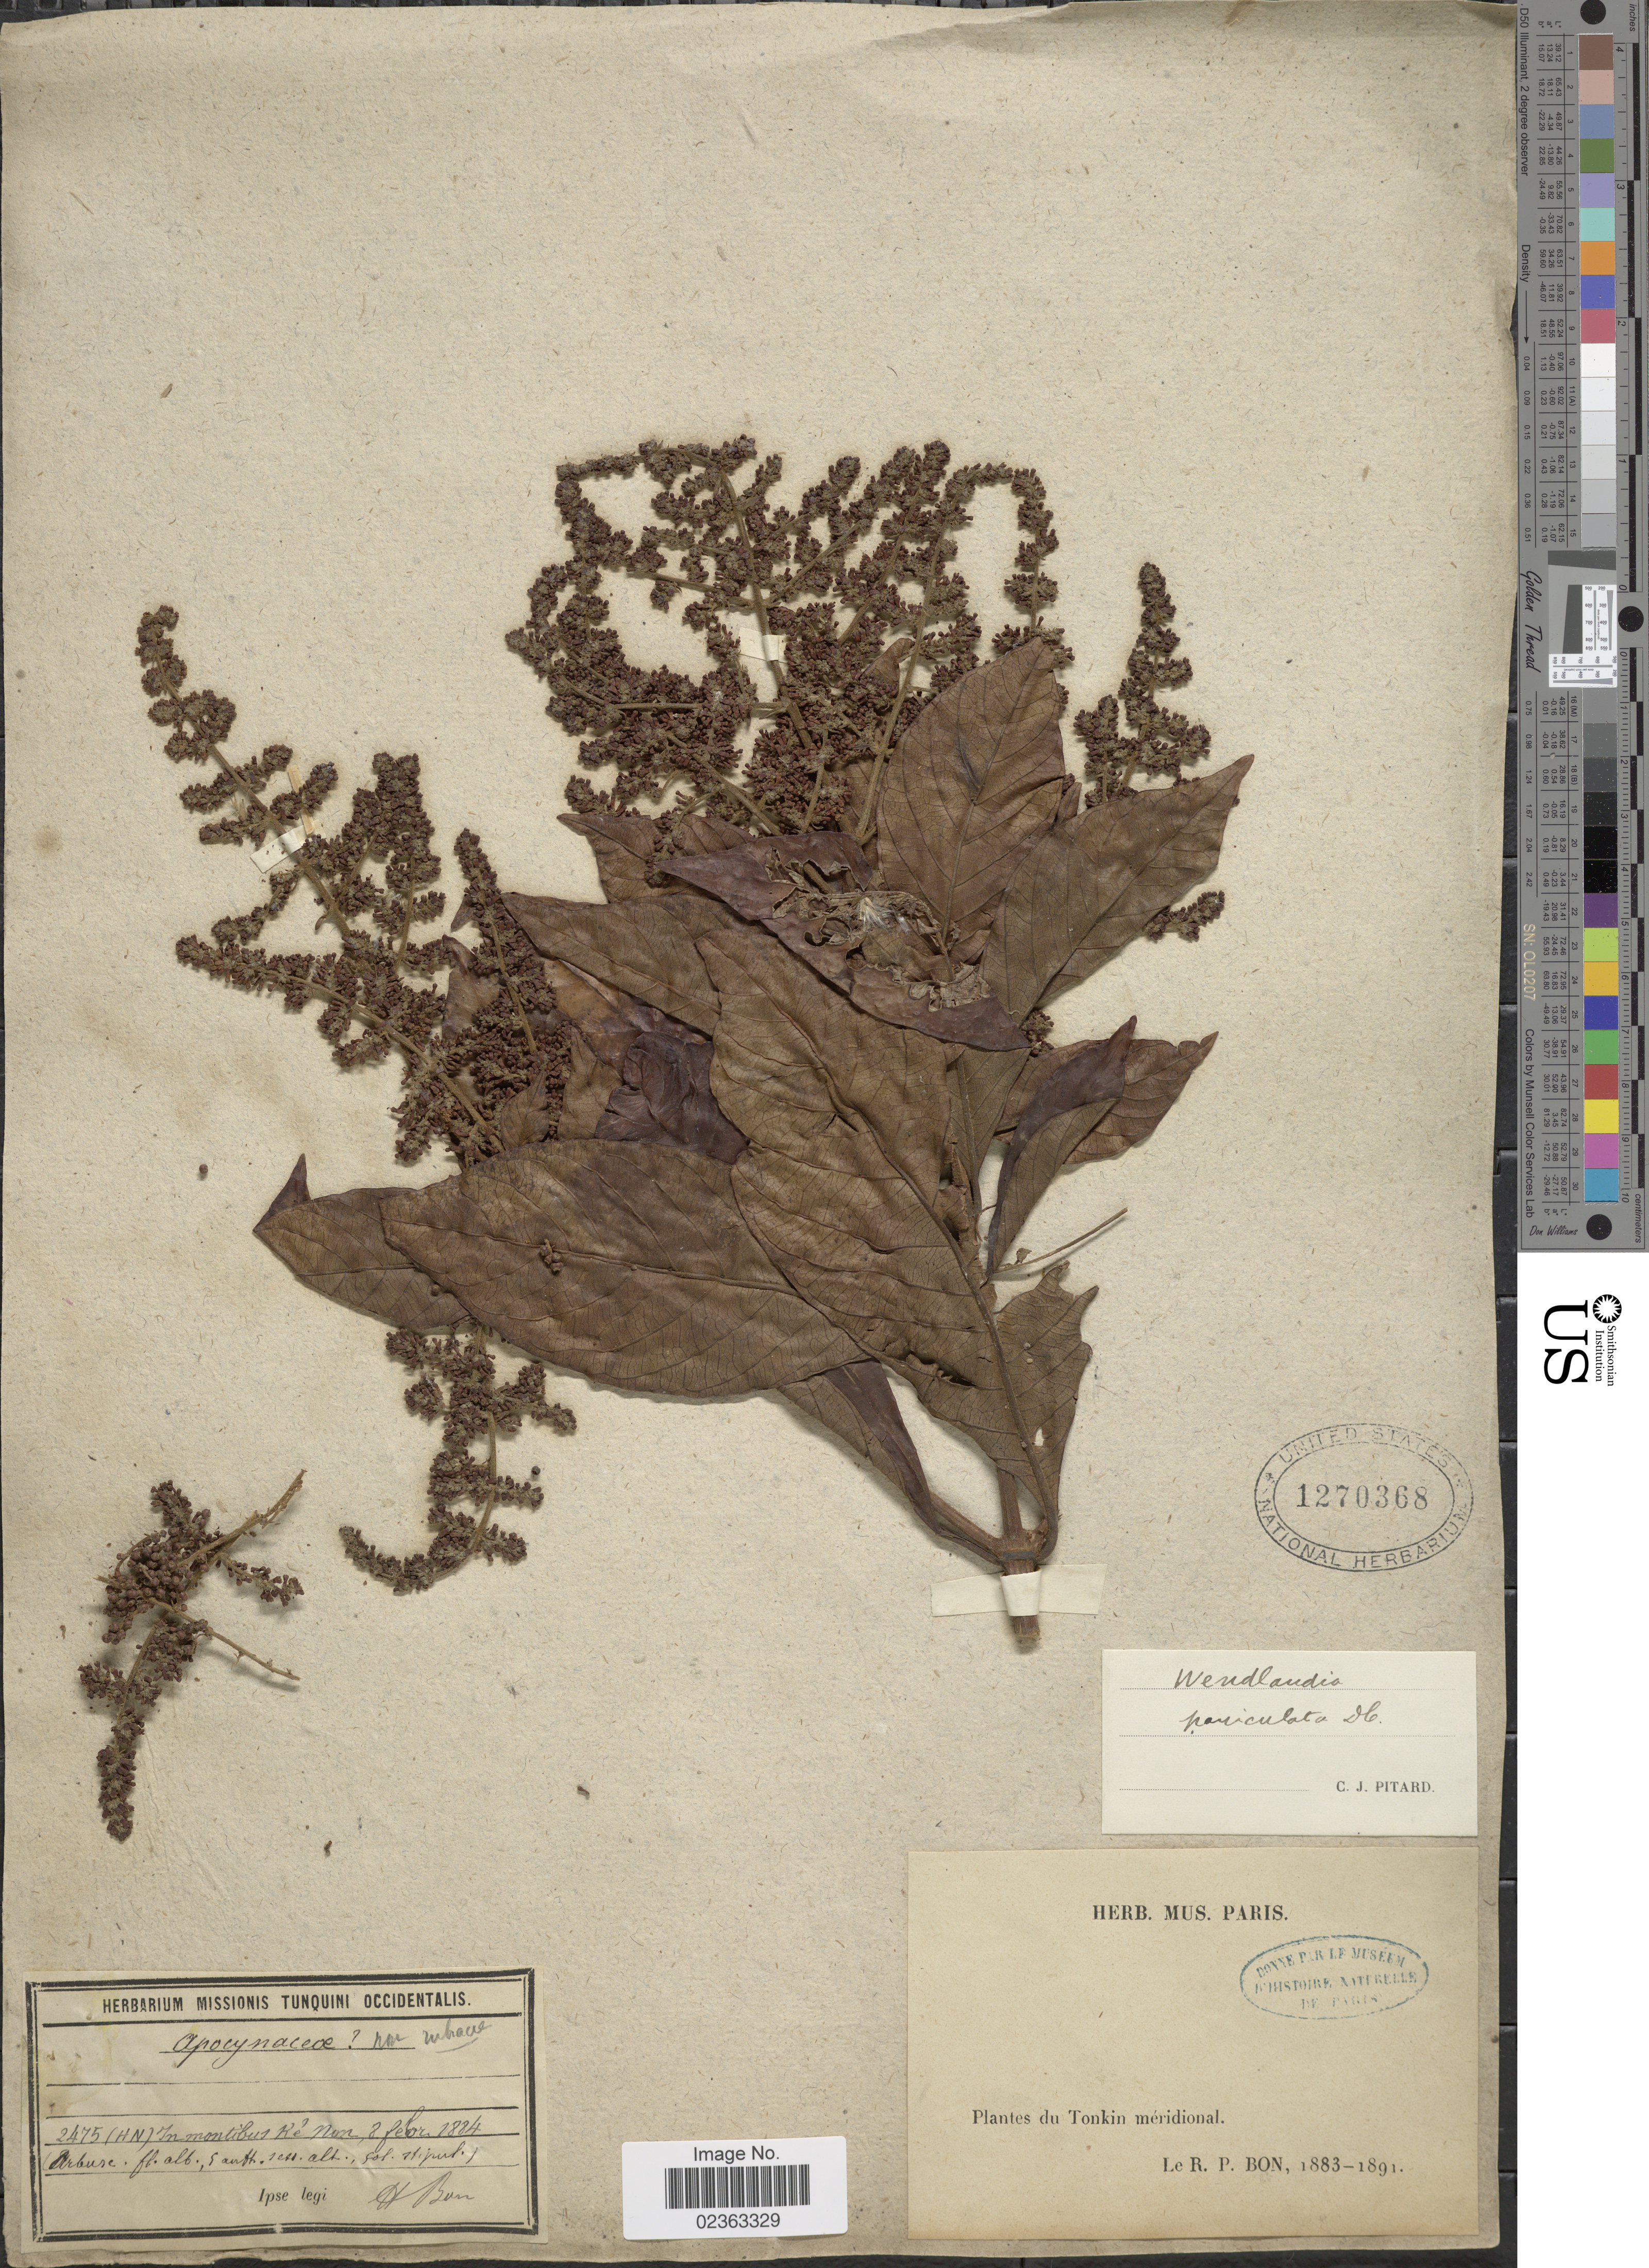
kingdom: Plantae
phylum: Tracheophyta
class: Magnoliopsida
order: Gentianales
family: Rubiaceae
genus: Wendlandia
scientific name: Wendlandia paniculata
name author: (Roxb.) DC.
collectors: R. Bon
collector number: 2475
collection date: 1884-02-08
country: Vietnam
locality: Tonkin meridional, in montibus Ke Non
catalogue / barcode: US 1270368